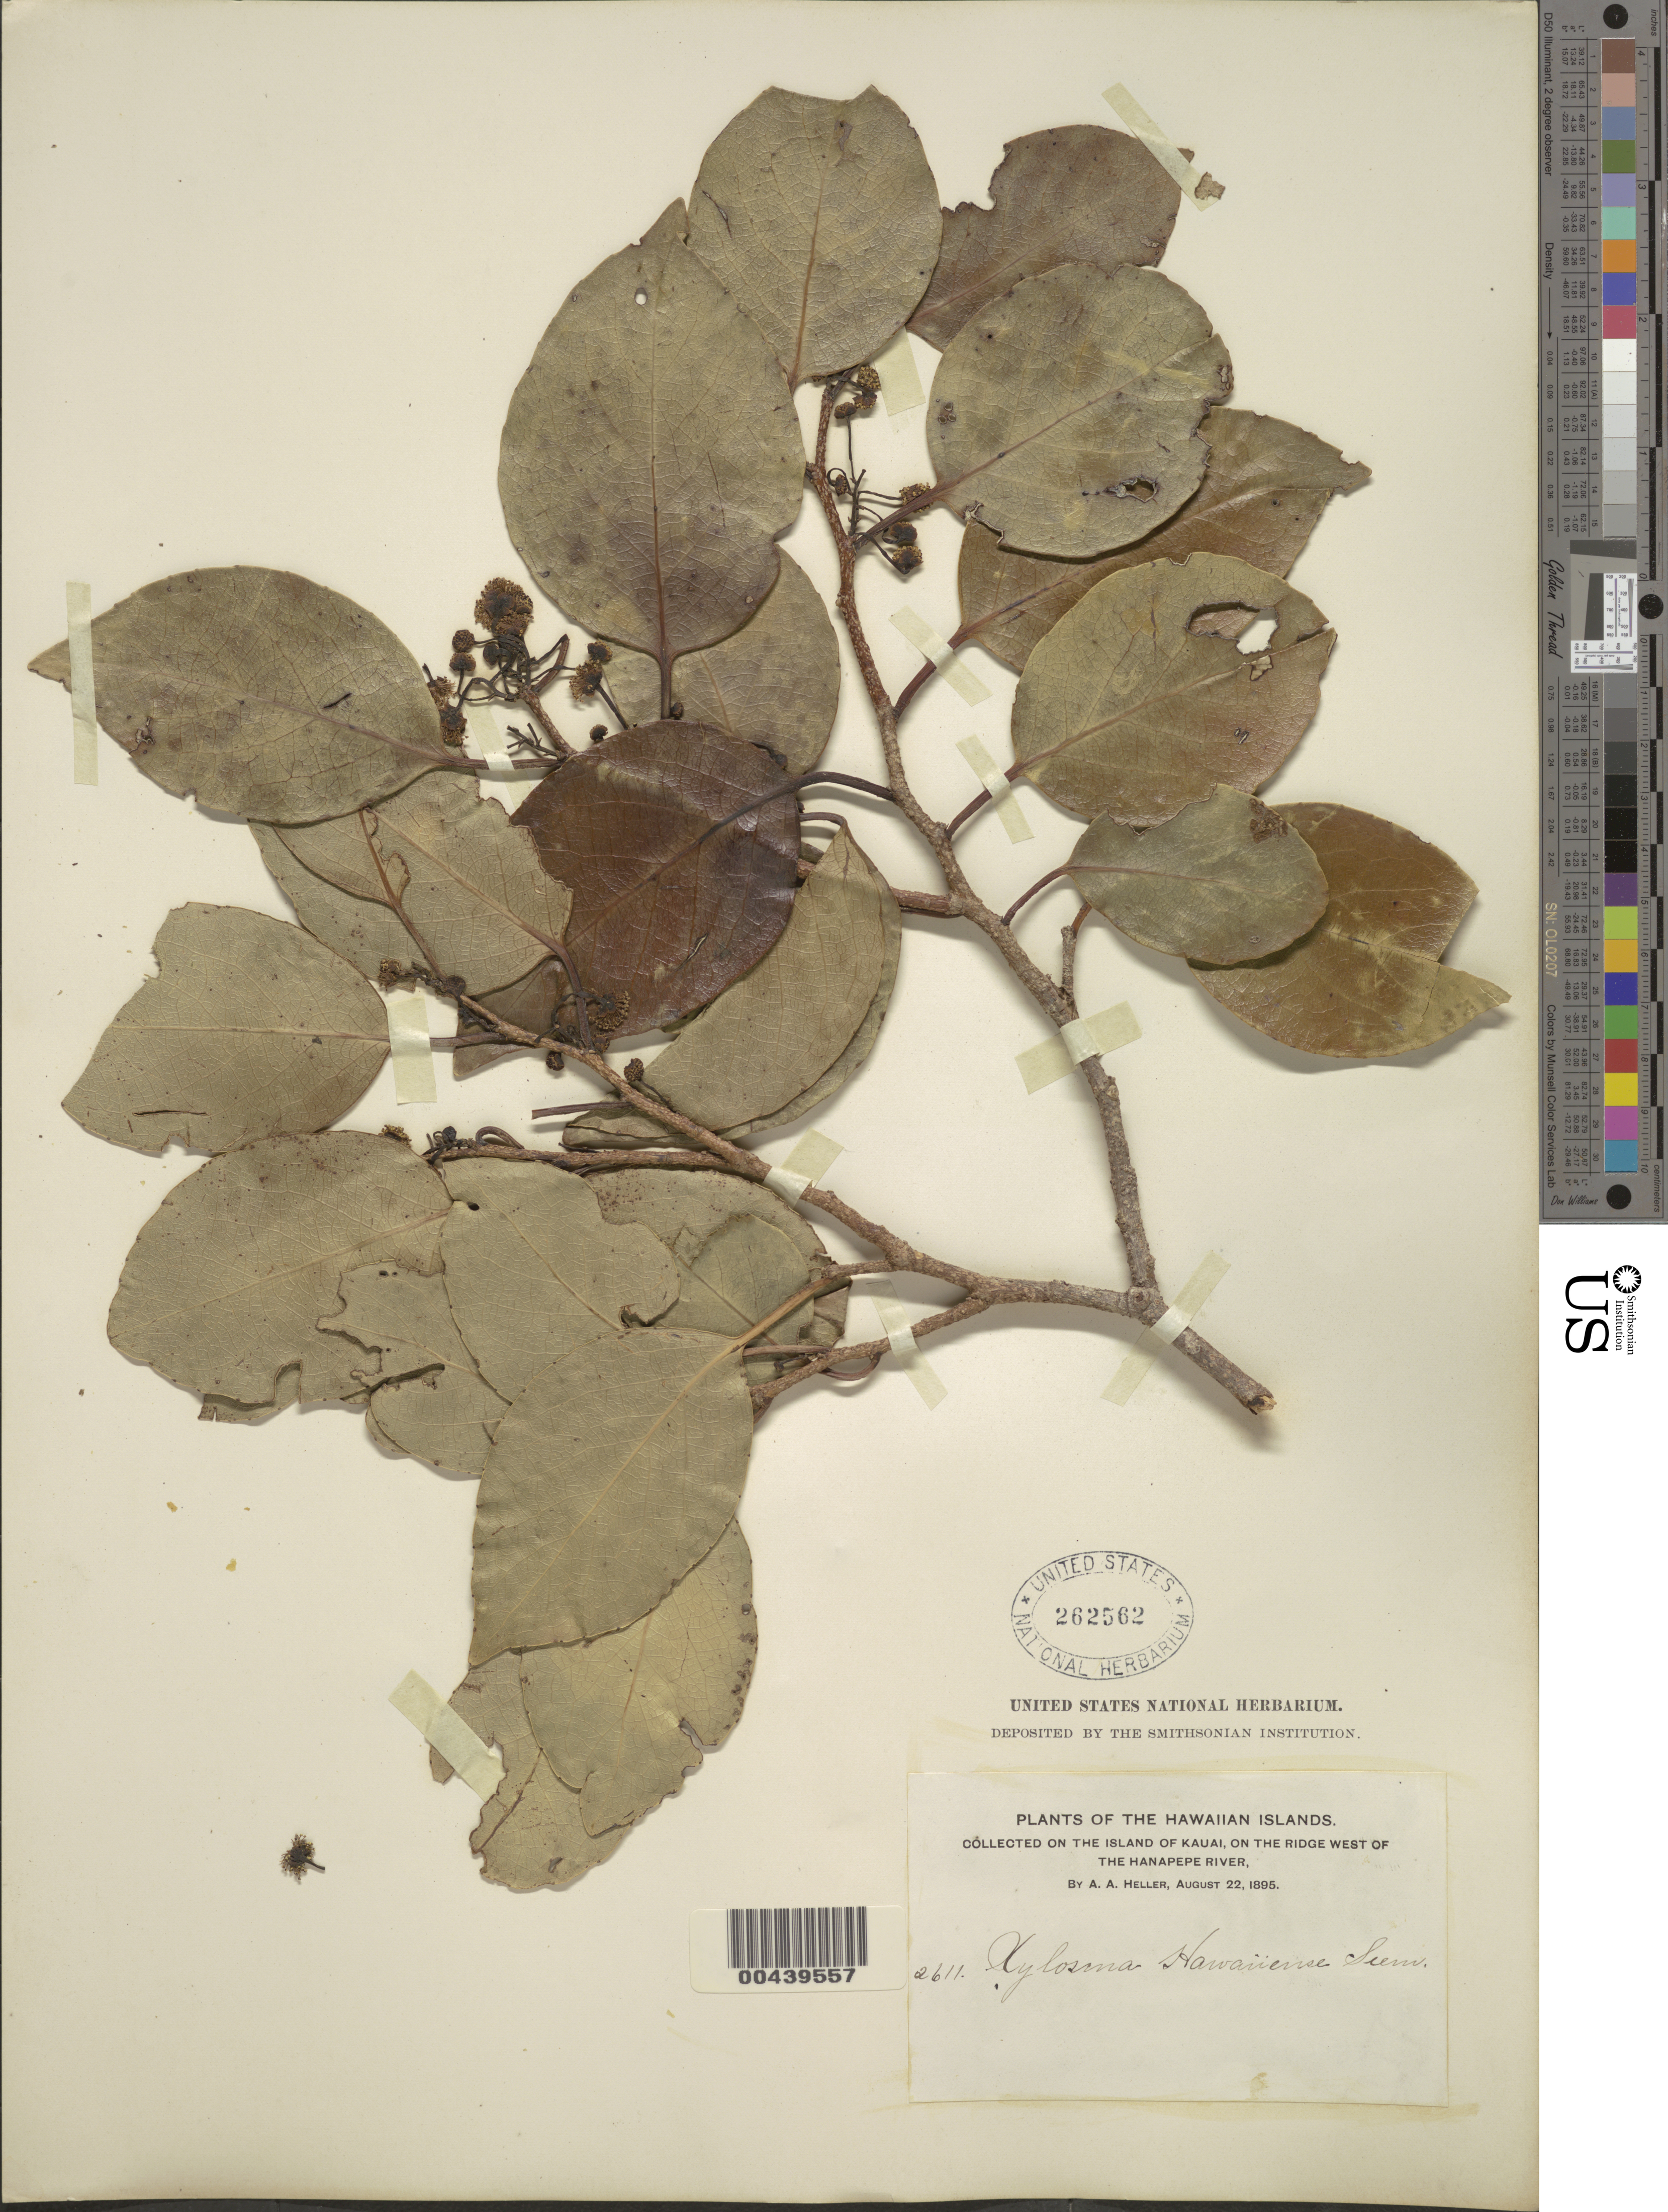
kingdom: Plantae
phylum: Tracheophyta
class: Magnoliopsida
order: Malpighiales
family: Salicaceae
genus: Xylosma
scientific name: Xylosma hawaiensis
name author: Seem.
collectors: A. A. Heller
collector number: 2611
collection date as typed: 22 Aug 1895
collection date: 1895-08-22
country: United States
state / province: Hawaii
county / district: Kauai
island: Kaua'i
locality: On the ridge W of the Hanapepe River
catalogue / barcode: US 262562